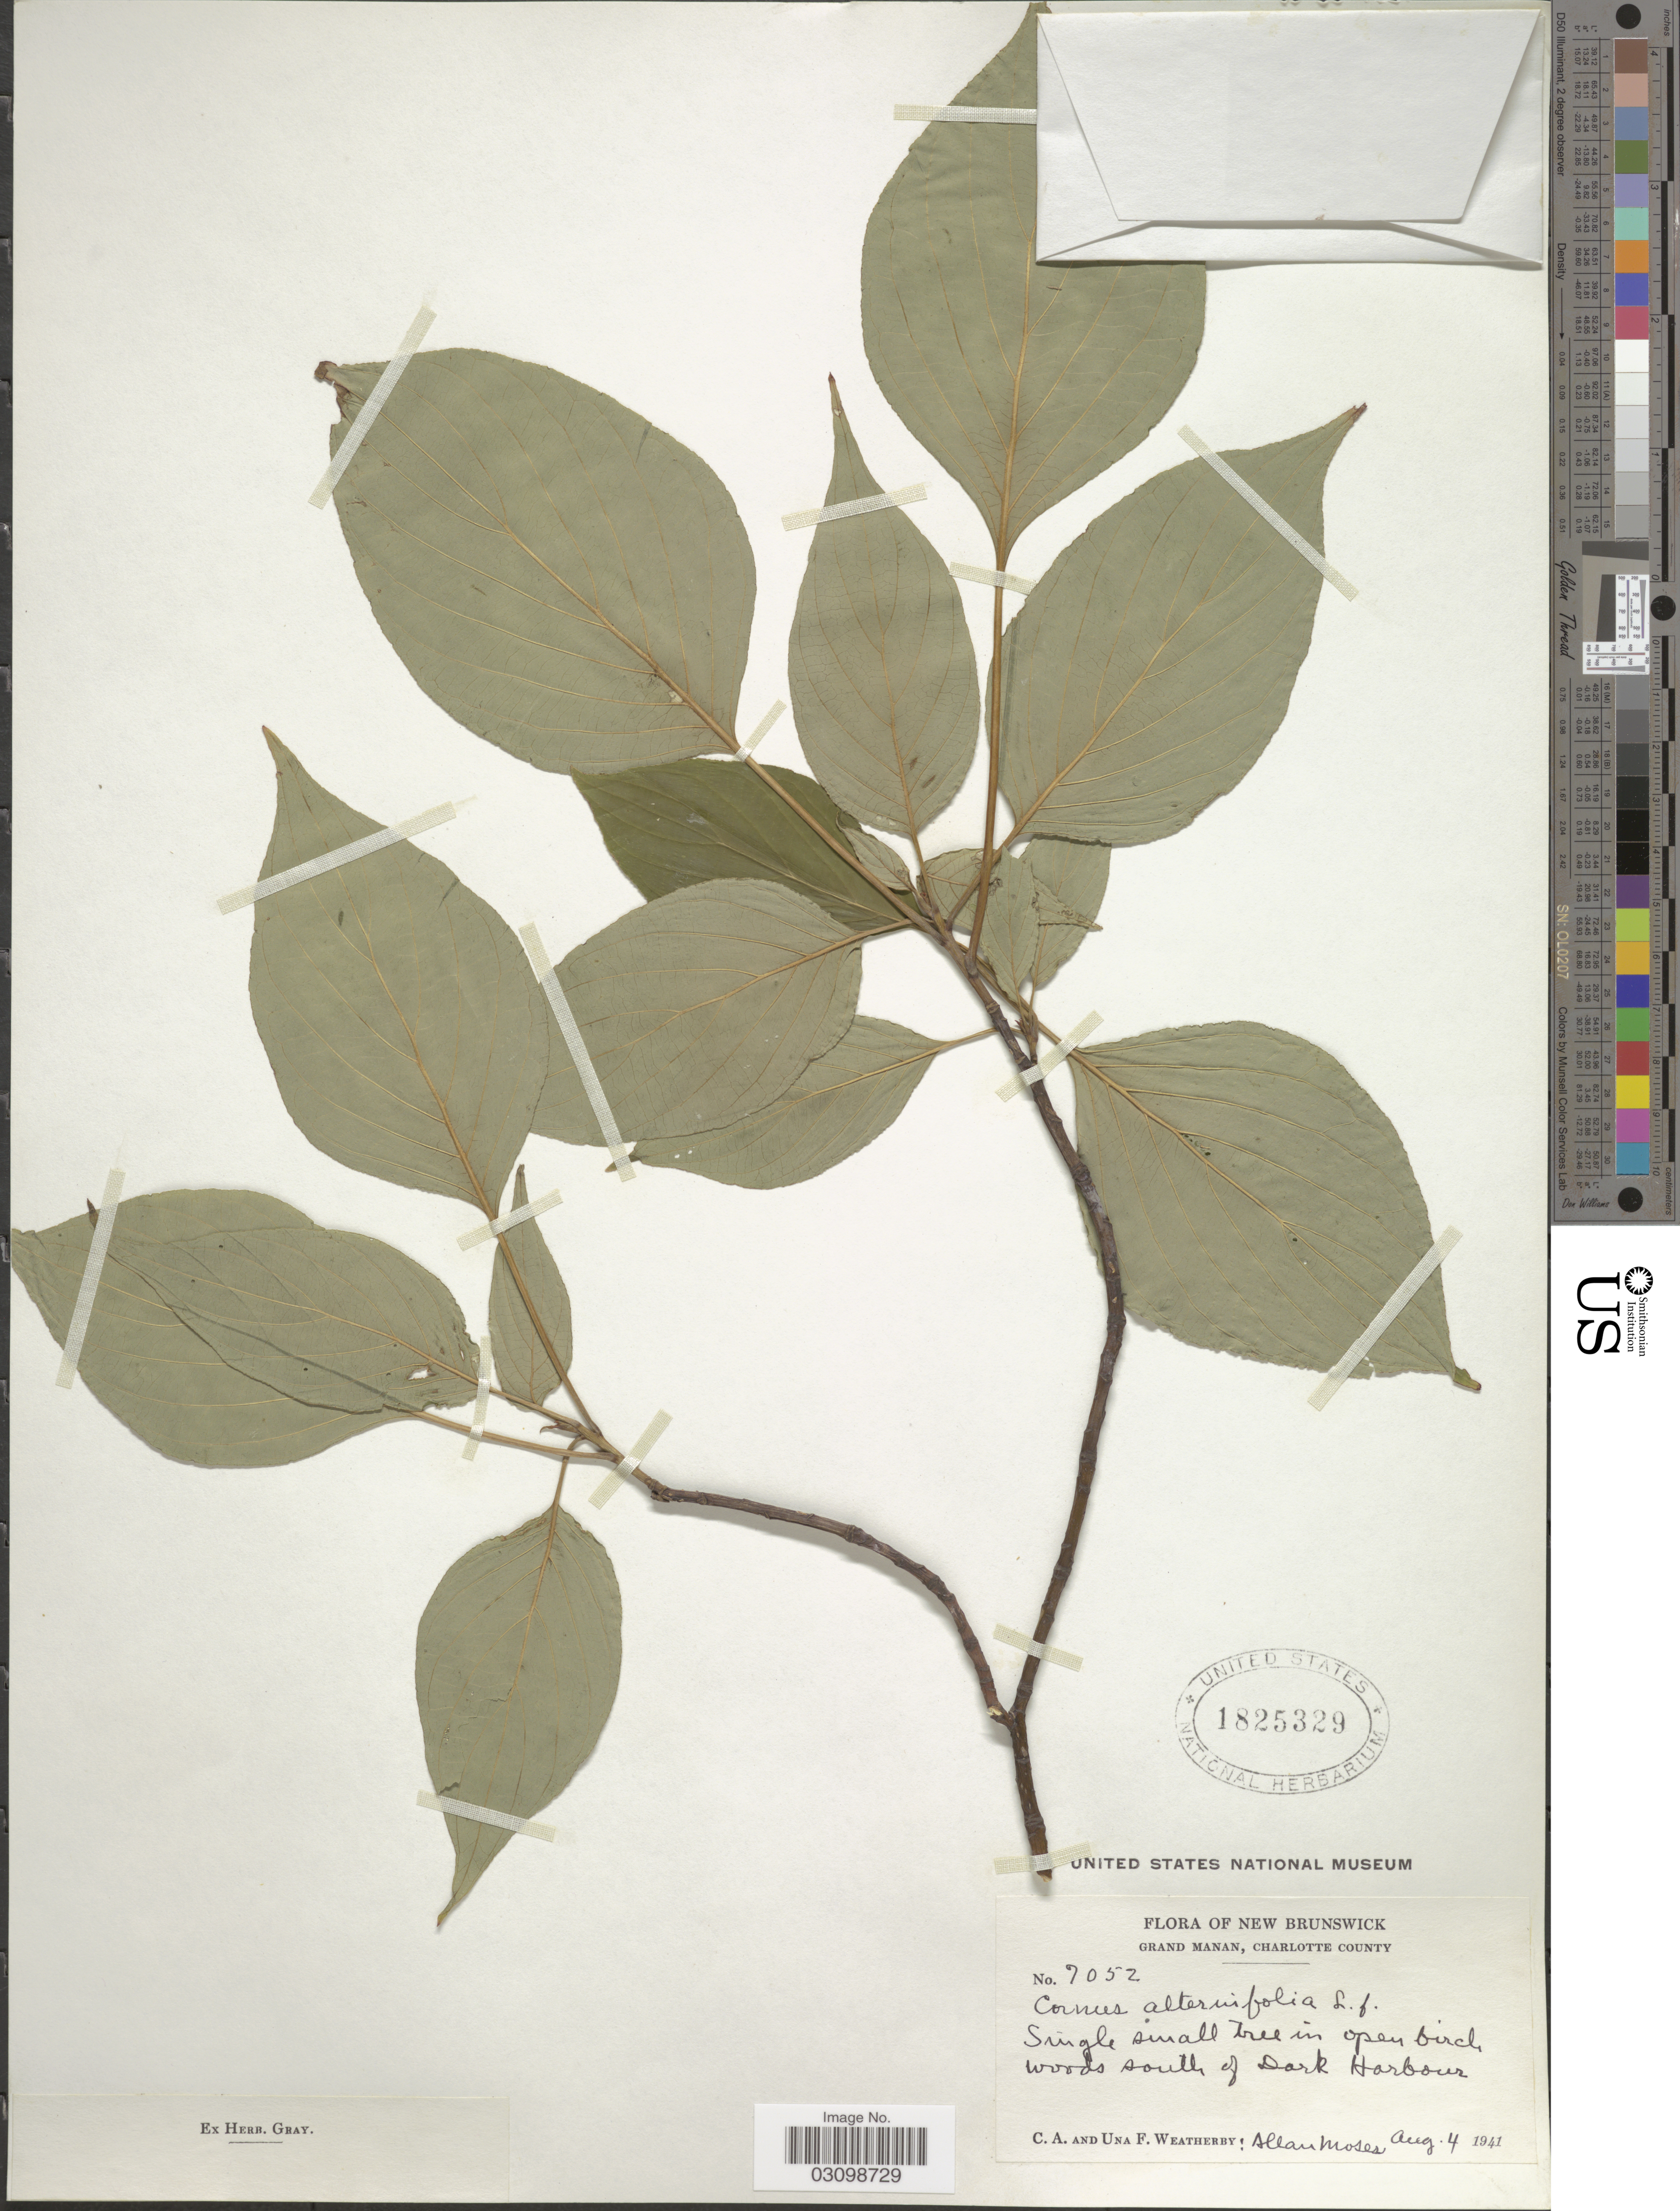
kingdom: Plantae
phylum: Tracheophyta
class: Magnoliopsida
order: Cornales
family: Cornaceae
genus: Cornus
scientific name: Cornus alternifolia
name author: L.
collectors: C. A. Weatherby & U. Weatherby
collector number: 7052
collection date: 1941-08-04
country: Canada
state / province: New Brunswick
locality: Grand Manan, Charlotte County. In open birch woods south of Dark Harbour.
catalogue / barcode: US 1825329